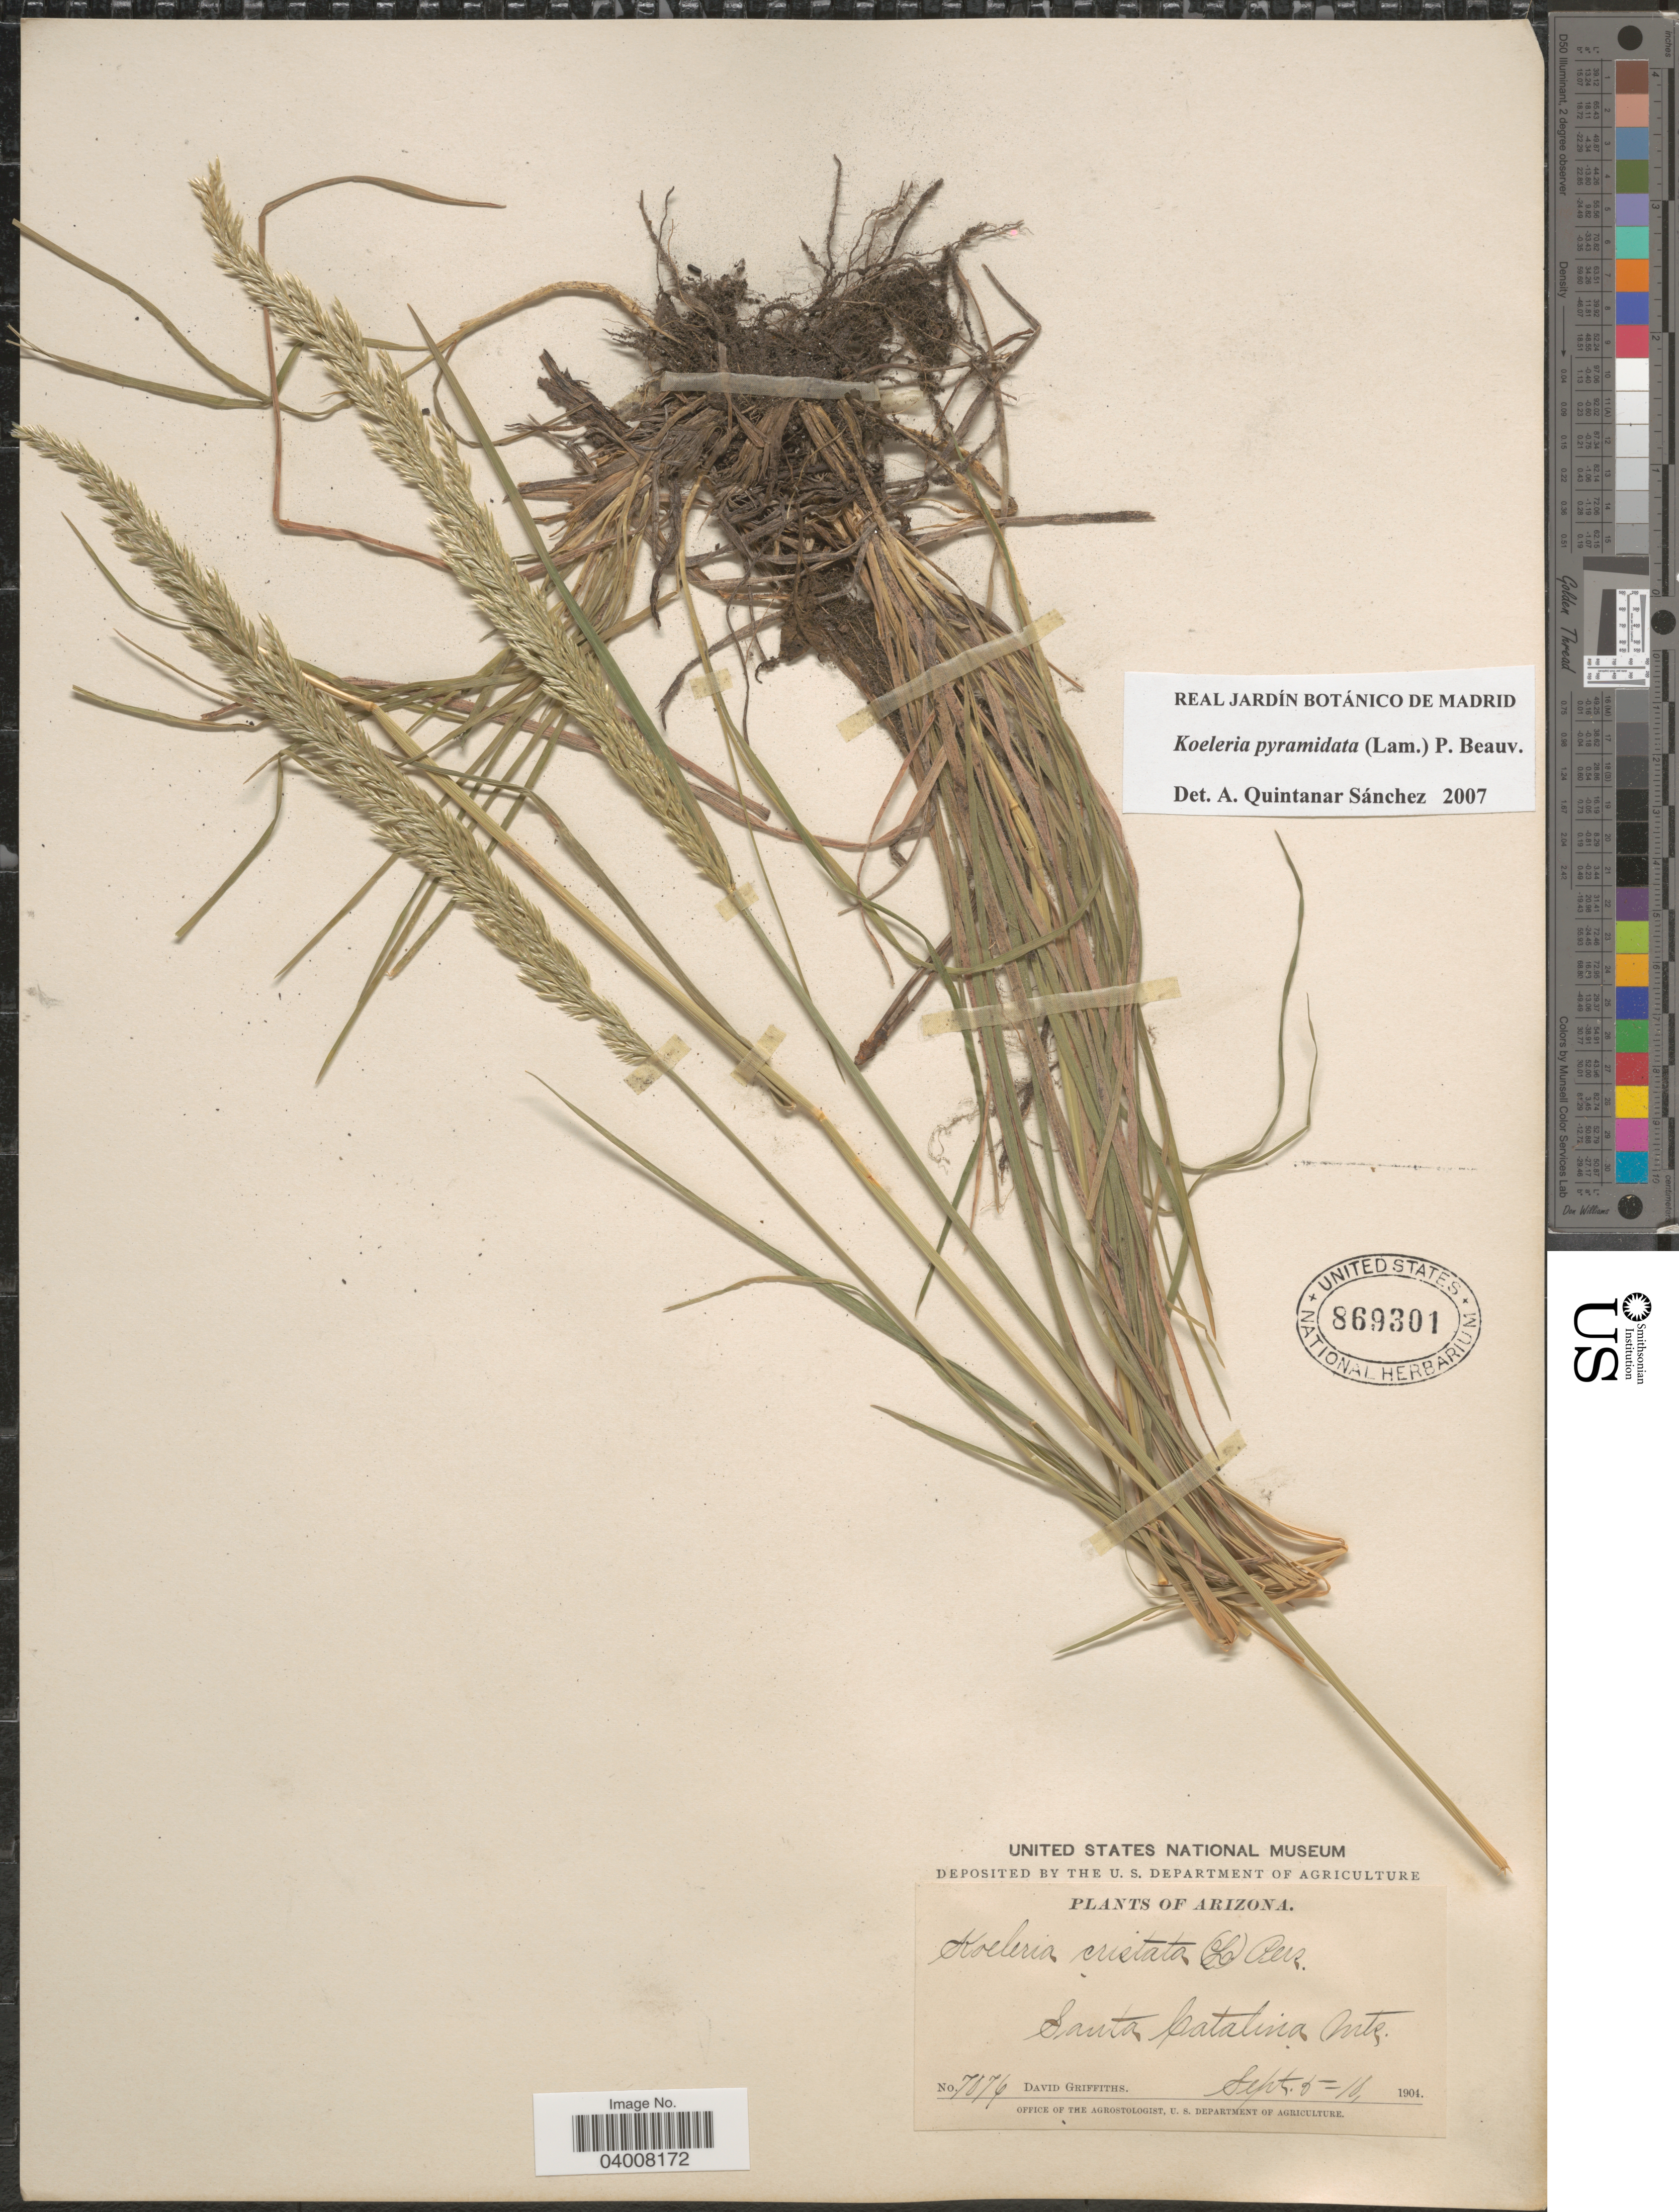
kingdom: Plantae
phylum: Tracheophyta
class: Liliopsida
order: Poales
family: Poaceae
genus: Koeleria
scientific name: Koeleria pyramidata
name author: (Lam.) P. Beauv.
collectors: D. Griffiths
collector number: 7076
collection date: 1904-09-06/1904-09-10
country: United States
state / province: Arizona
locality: Santa Catalina Mts.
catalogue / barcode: US 869301